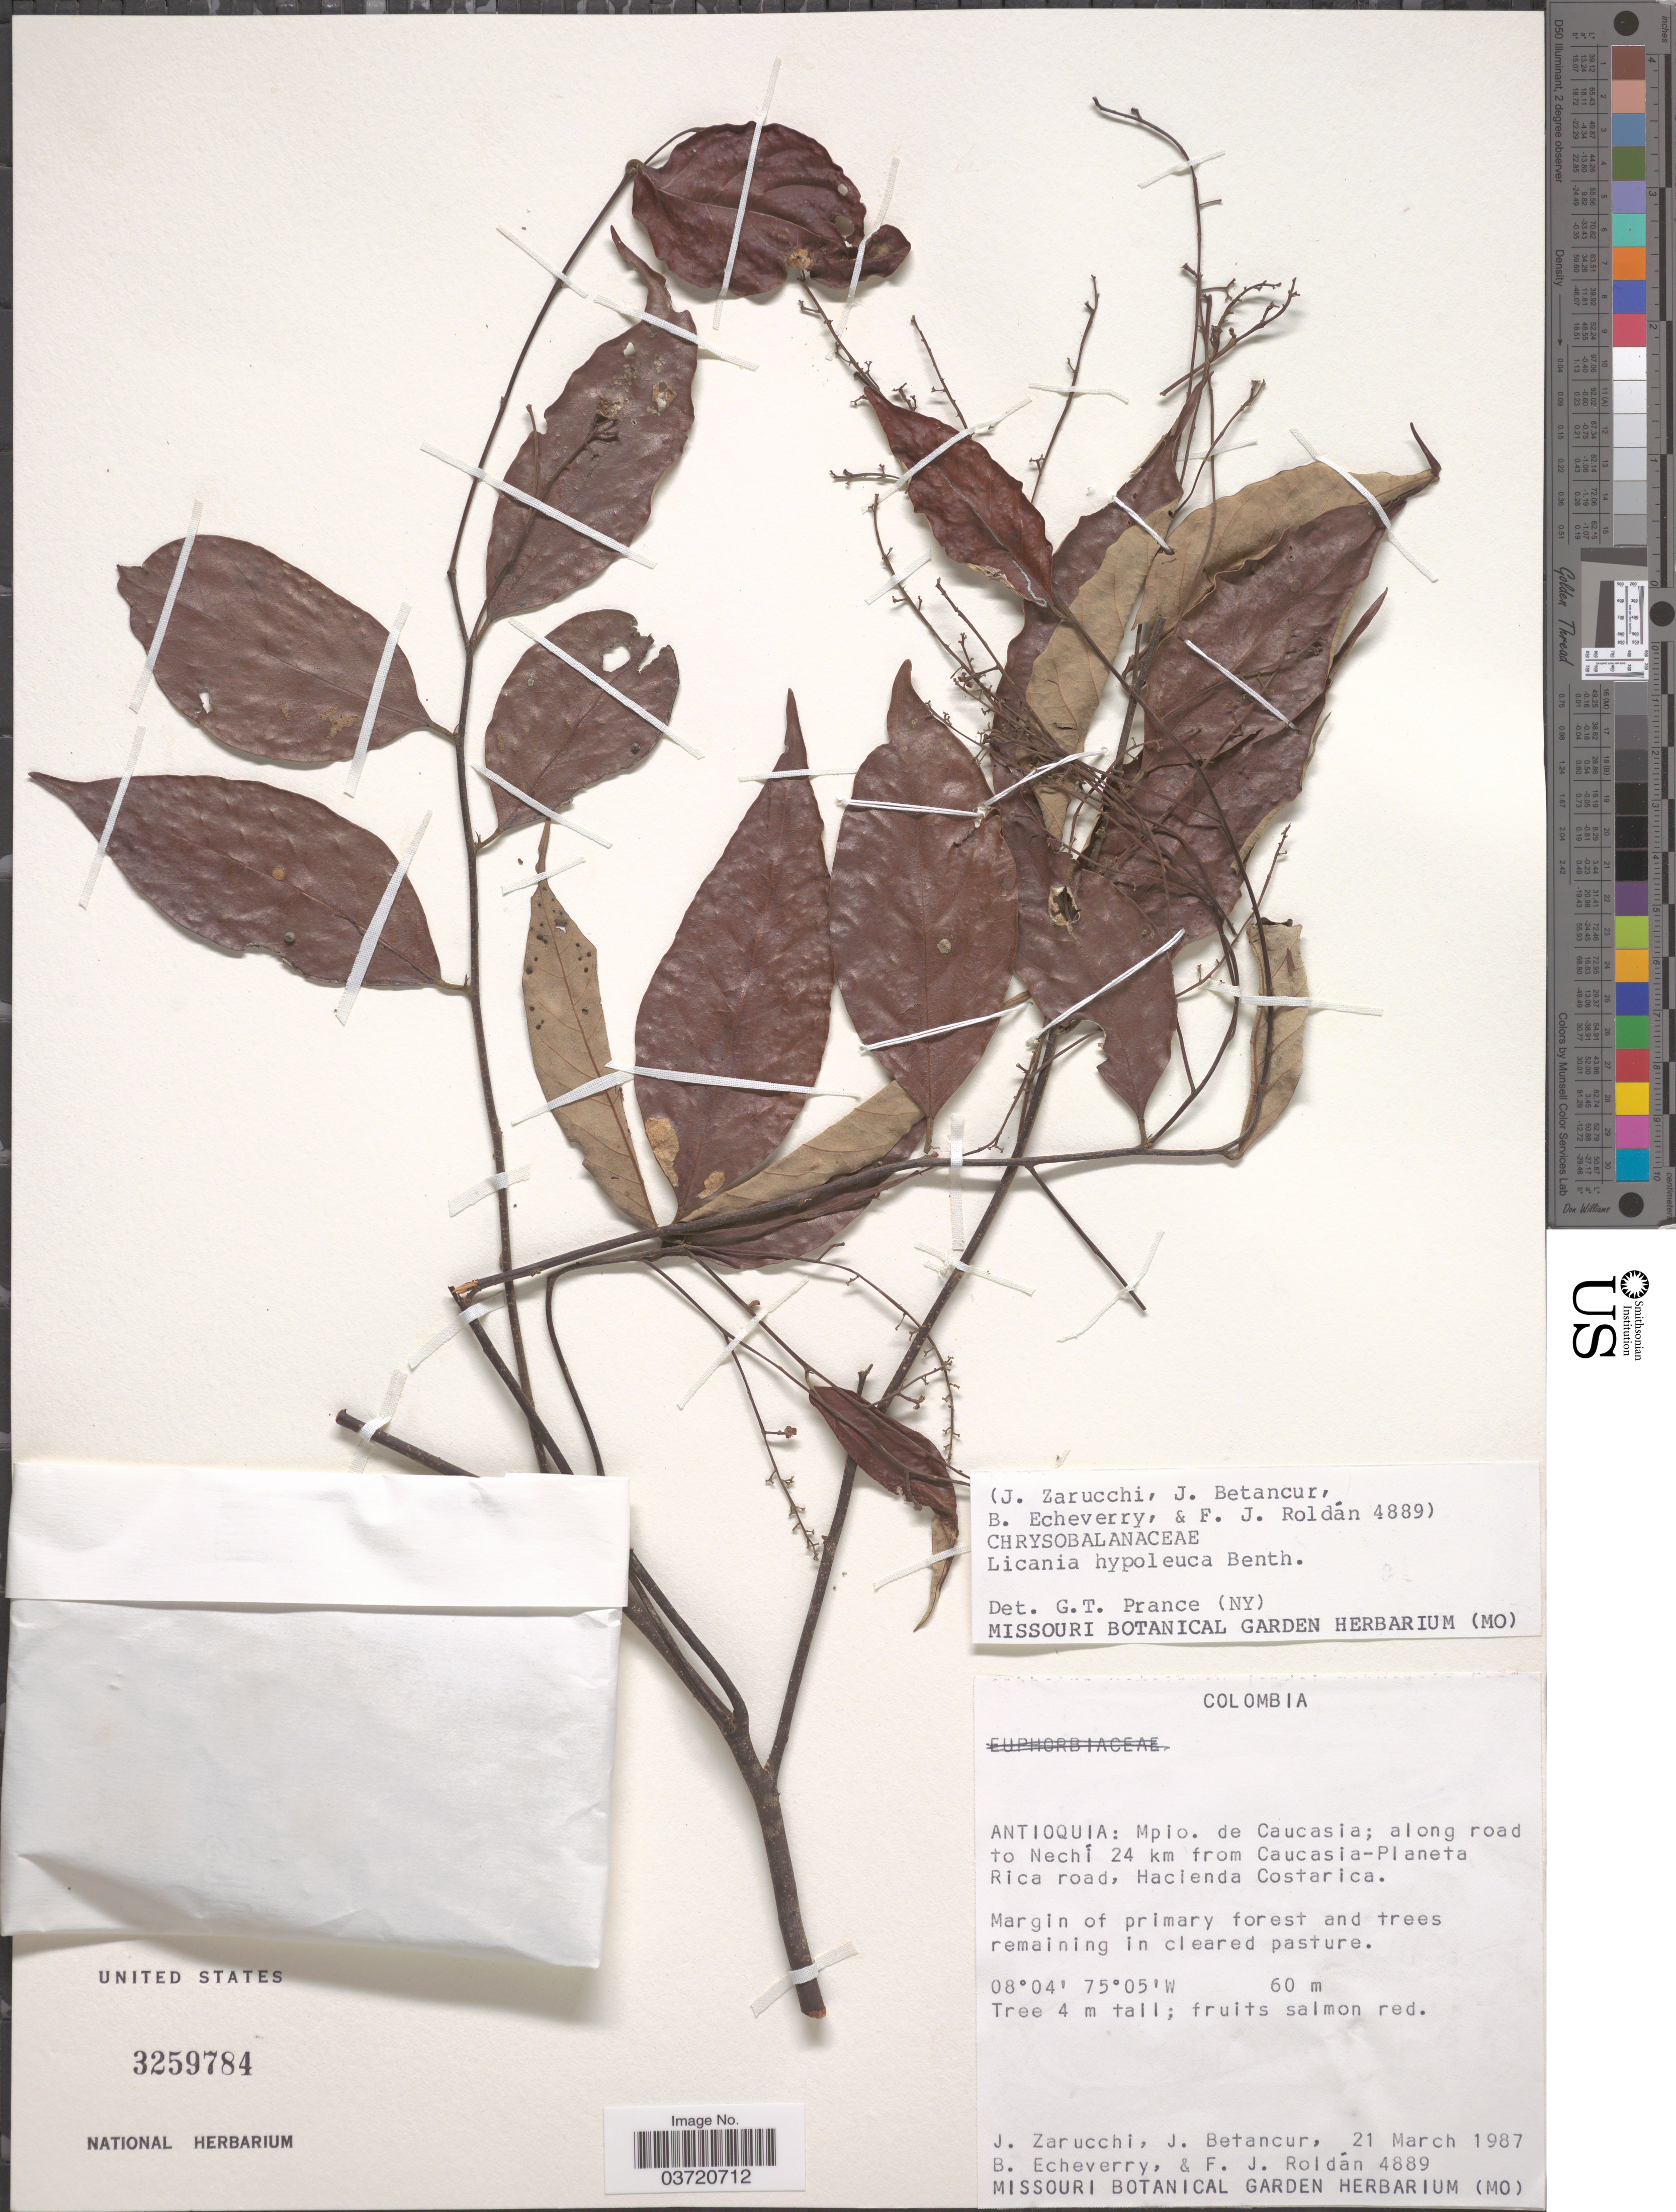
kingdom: Plantae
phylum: Tracheophyta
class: Magnoliopsida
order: Malpighiales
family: Chrysobalanaceae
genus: Licania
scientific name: Licania hypoleuca var. hypoleuca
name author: Benth.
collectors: J. L. Zarucchi, J. Betancur, B. Echeverry & F. J. Roldán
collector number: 4889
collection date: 1987-03-21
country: Colombia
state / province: Antioquia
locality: Mpio. de Caucasia; along road to Nechí 24 km from Caucasia-Planeta Rica road, Hacienda Costarica.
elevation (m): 60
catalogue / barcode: US 3259784